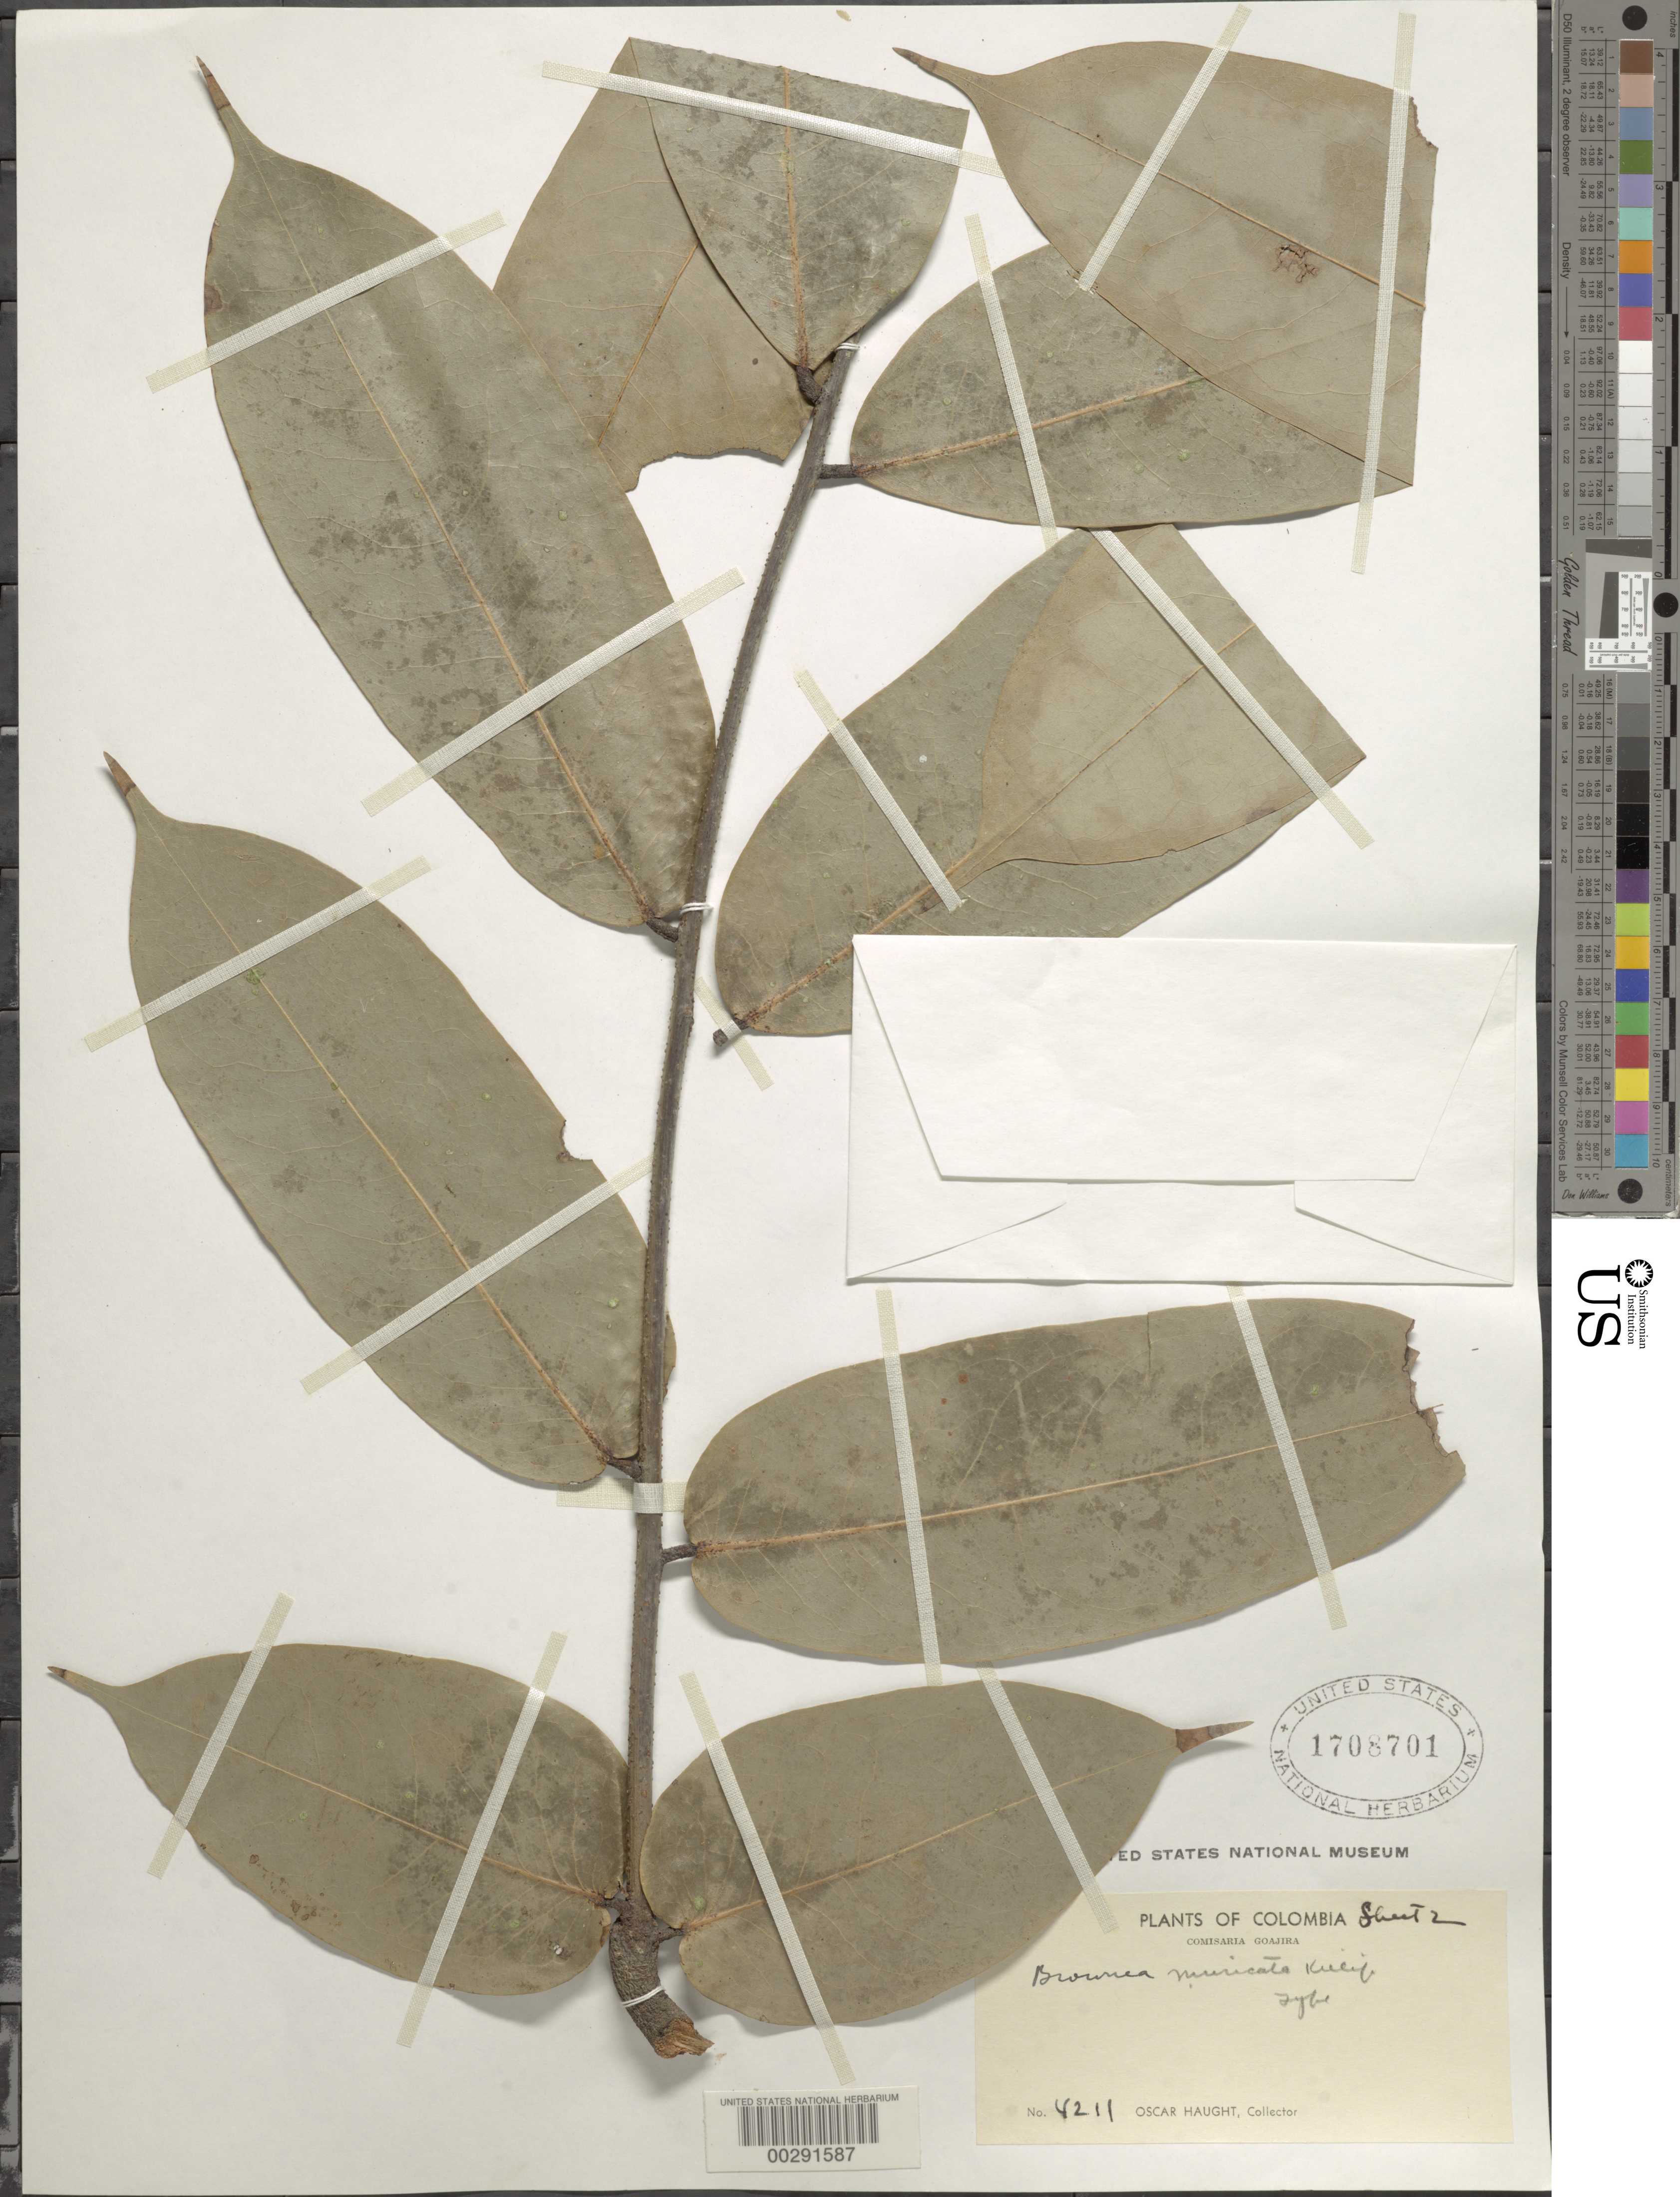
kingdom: Plantae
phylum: Tracheophyta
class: Magnoliopsida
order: Fabales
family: Fabaceae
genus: Brownea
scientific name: Brownea rosa-de-monte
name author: P.J. Bergius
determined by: Boggan, J. K., (US), NMNH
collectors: O. L. Haught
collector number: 4211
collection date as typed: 21 Jun 1944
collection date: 1944-06-21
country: Colombia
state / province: La Guajira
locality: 18 km SW of Carraipia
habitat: In forest along stream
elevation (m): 200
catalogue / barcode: US 1708701